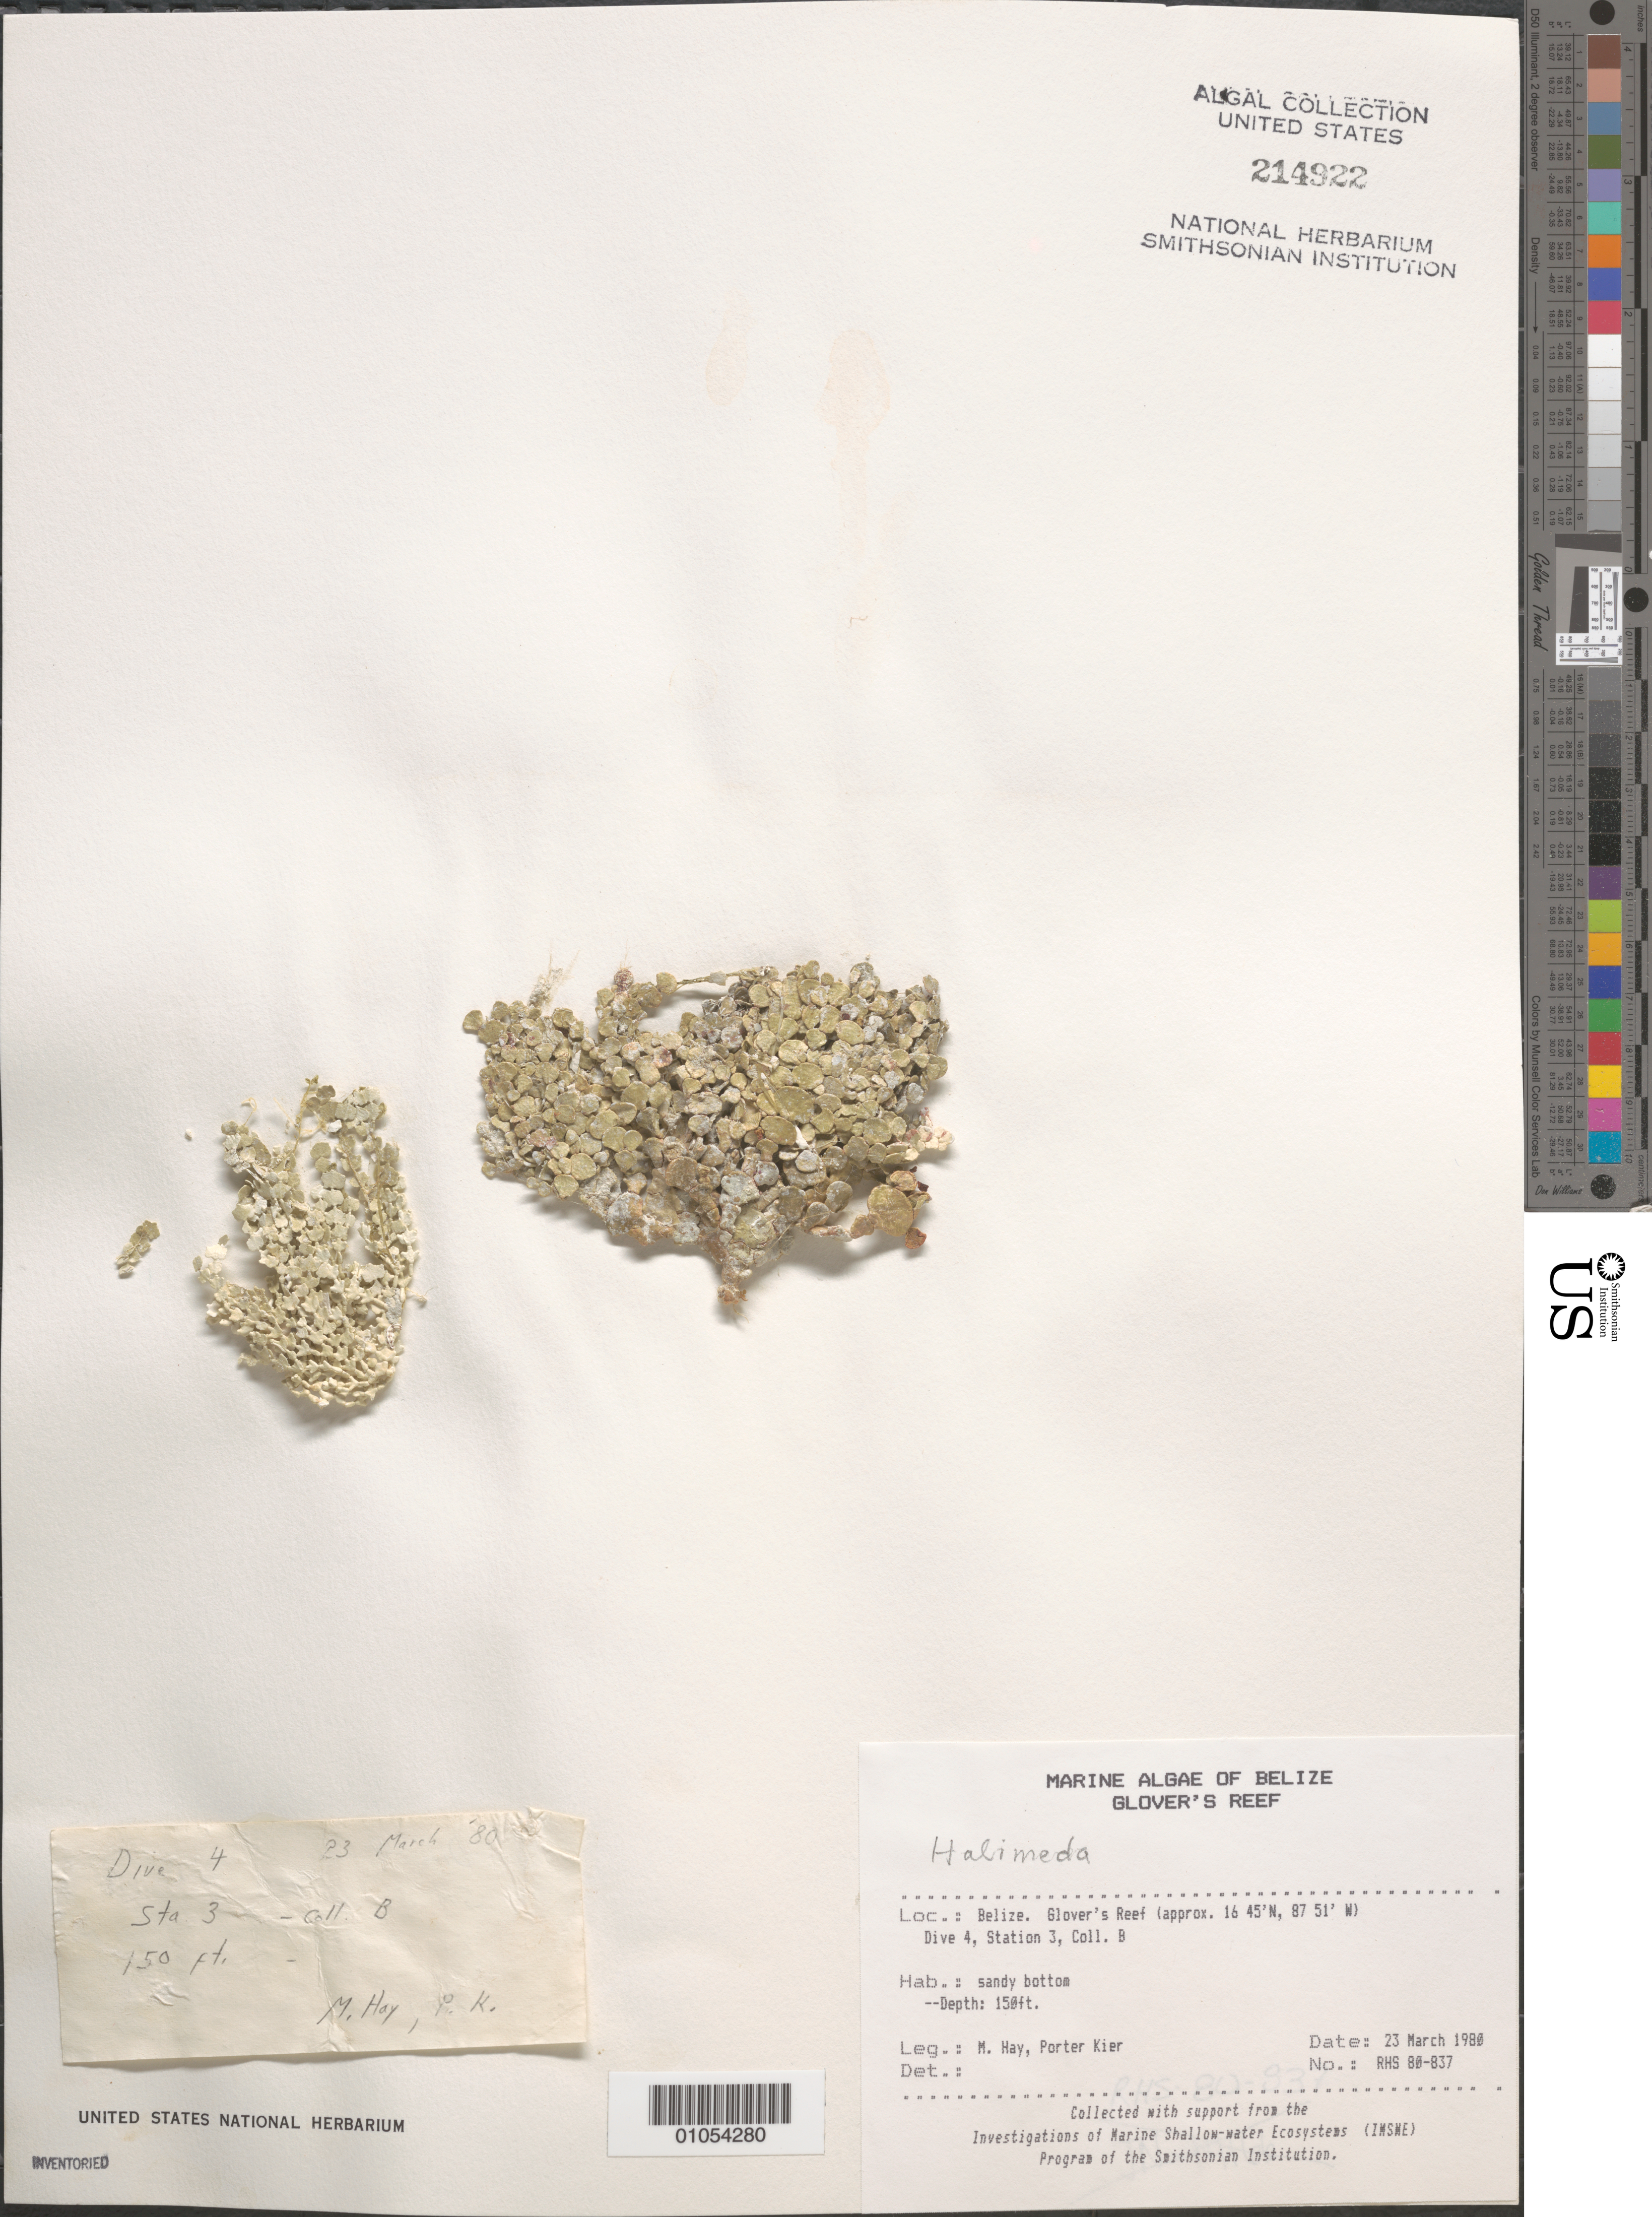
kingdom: Plantae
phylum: Chlorophyta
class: Ulvophyceae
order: Bryopsidales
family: Halimedaceae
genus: Halimeda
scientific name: Halimeda sp.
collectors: M. E. Hay & P. Kier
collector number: RHS 80-837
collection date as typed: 23 Mar 1980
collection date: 1980-03-23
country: Belize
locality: Glovers Reef, Dive 4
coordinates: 16 45'N, 87 51'W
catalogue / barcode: US 214922